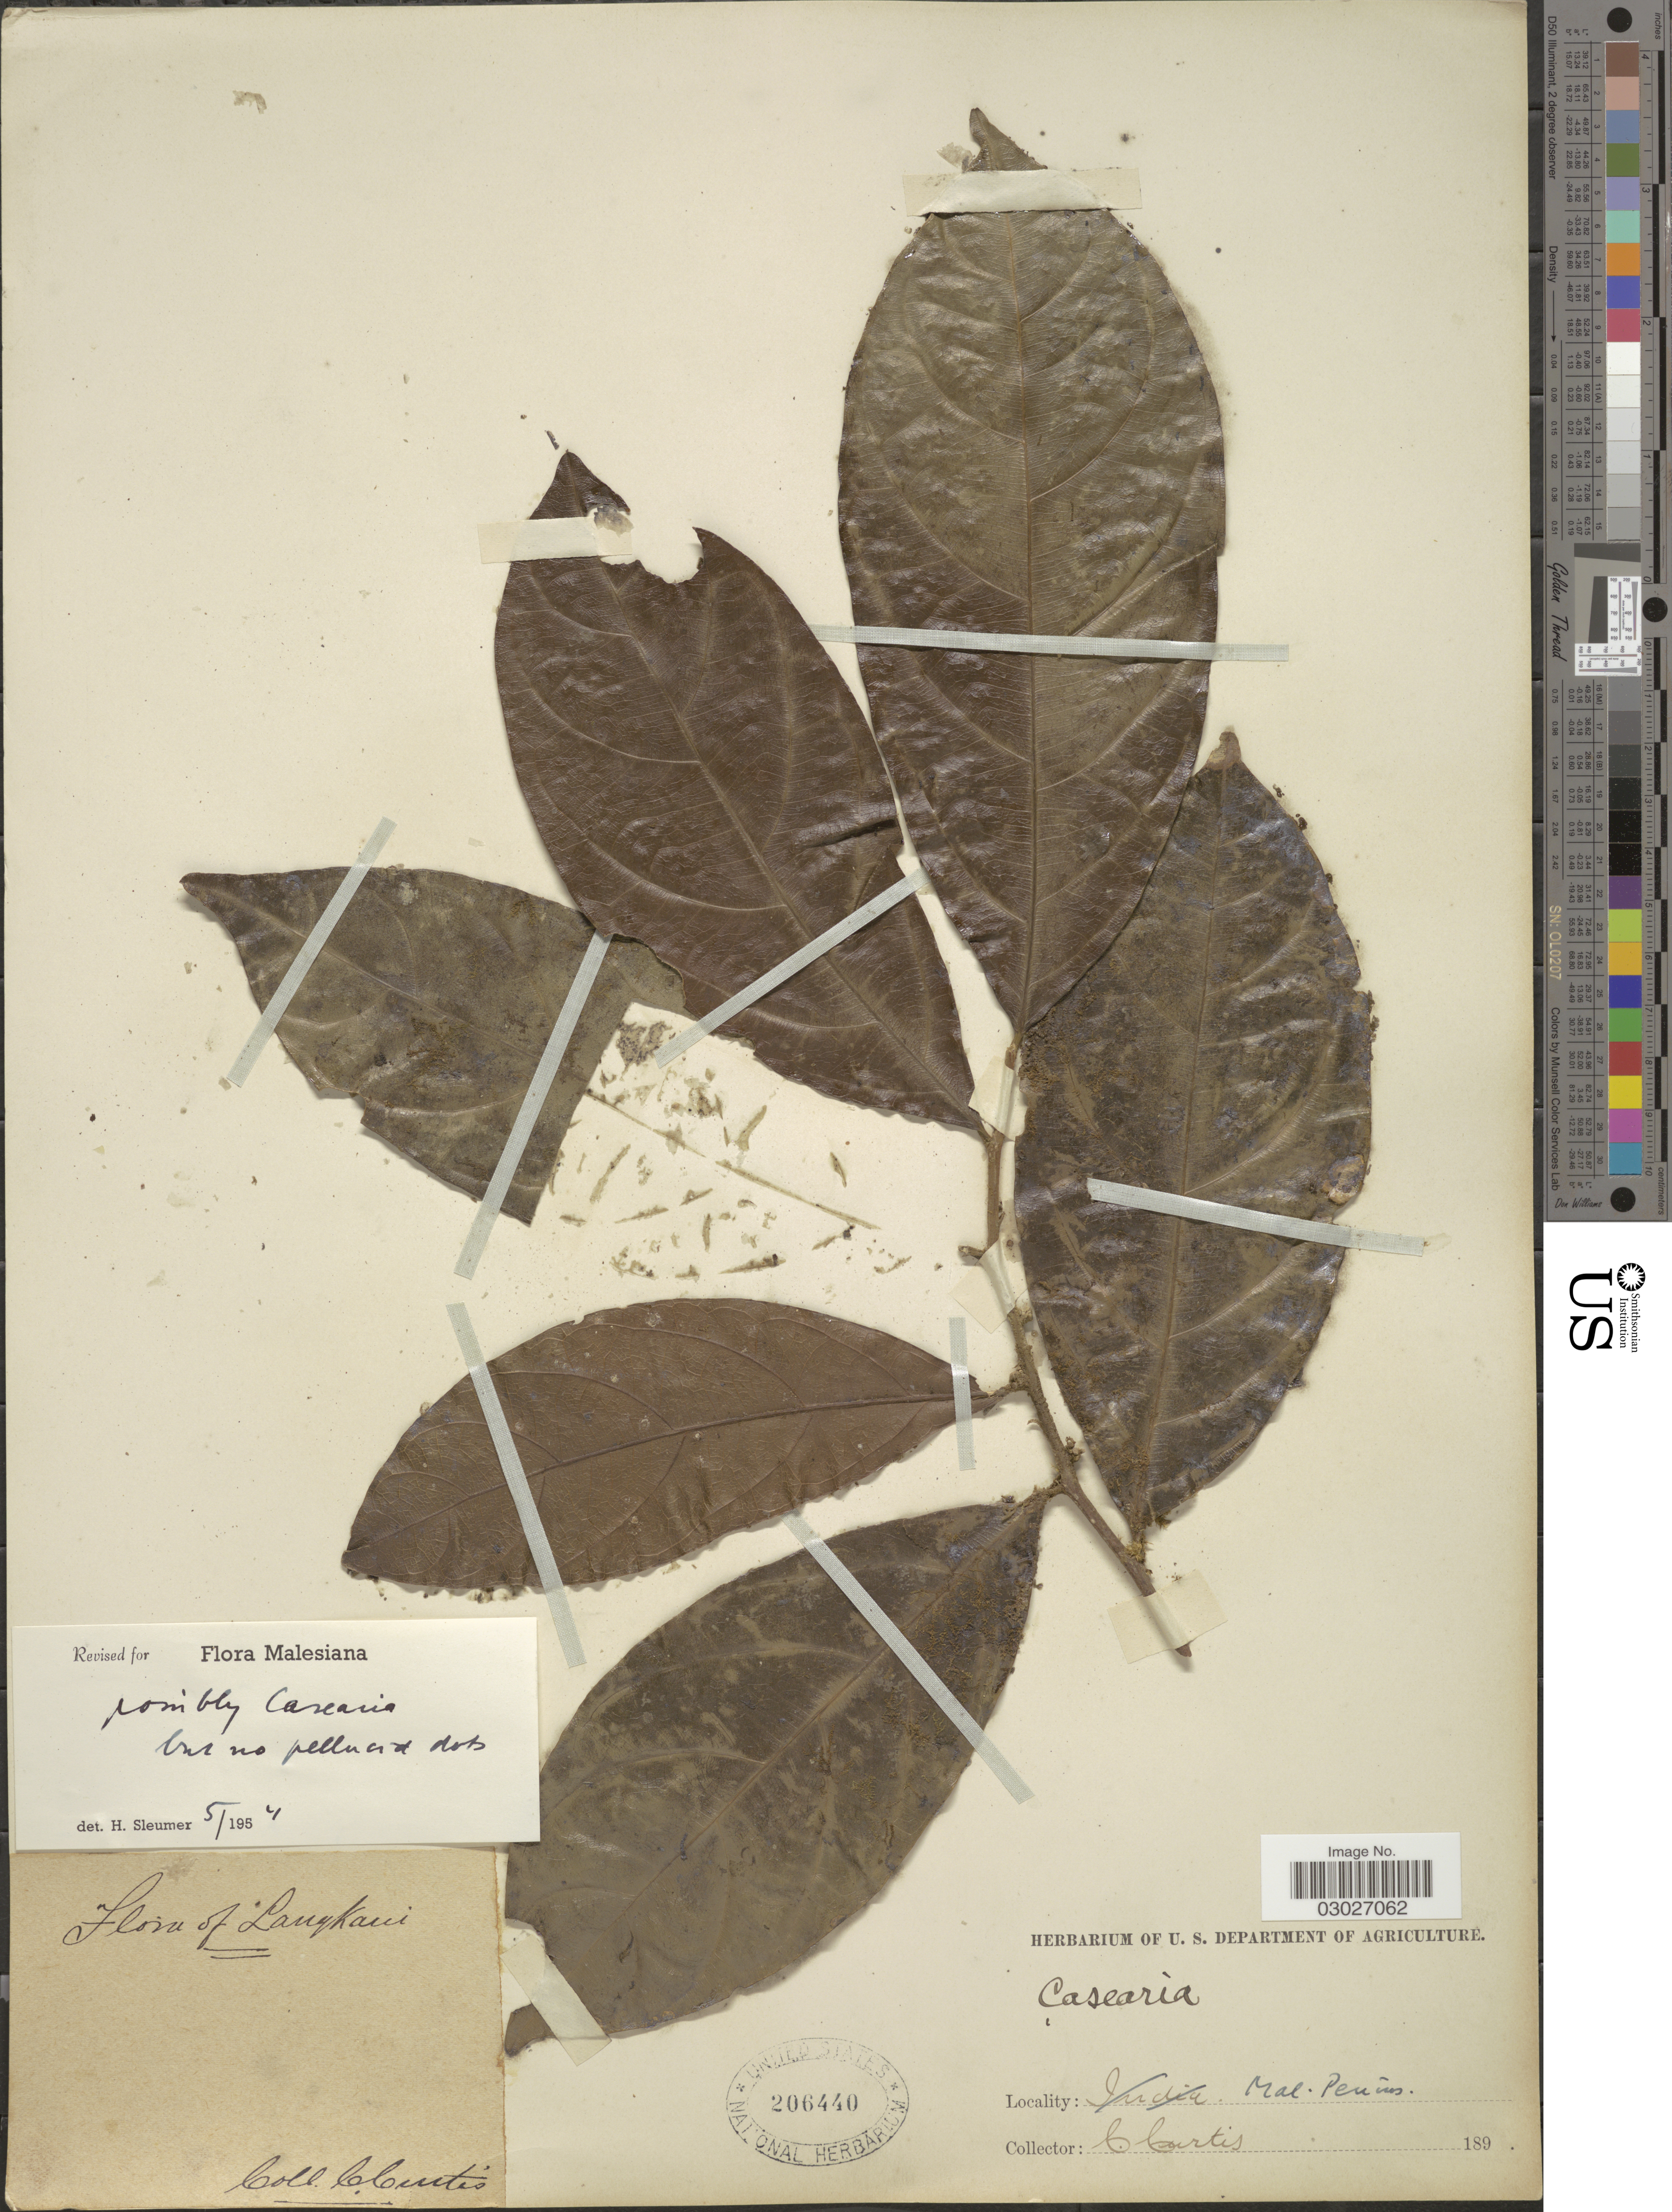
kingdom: Plantae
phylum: Tracheophyta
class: Magnoliopsida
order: Malpighiales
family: Salicaceae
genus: Casearia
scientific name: Casearia sp.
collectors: C. Curtis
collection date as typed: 189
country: Malaysia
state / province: Kedah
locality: Langkaui. Mal. Penang.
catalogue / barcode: US 206440